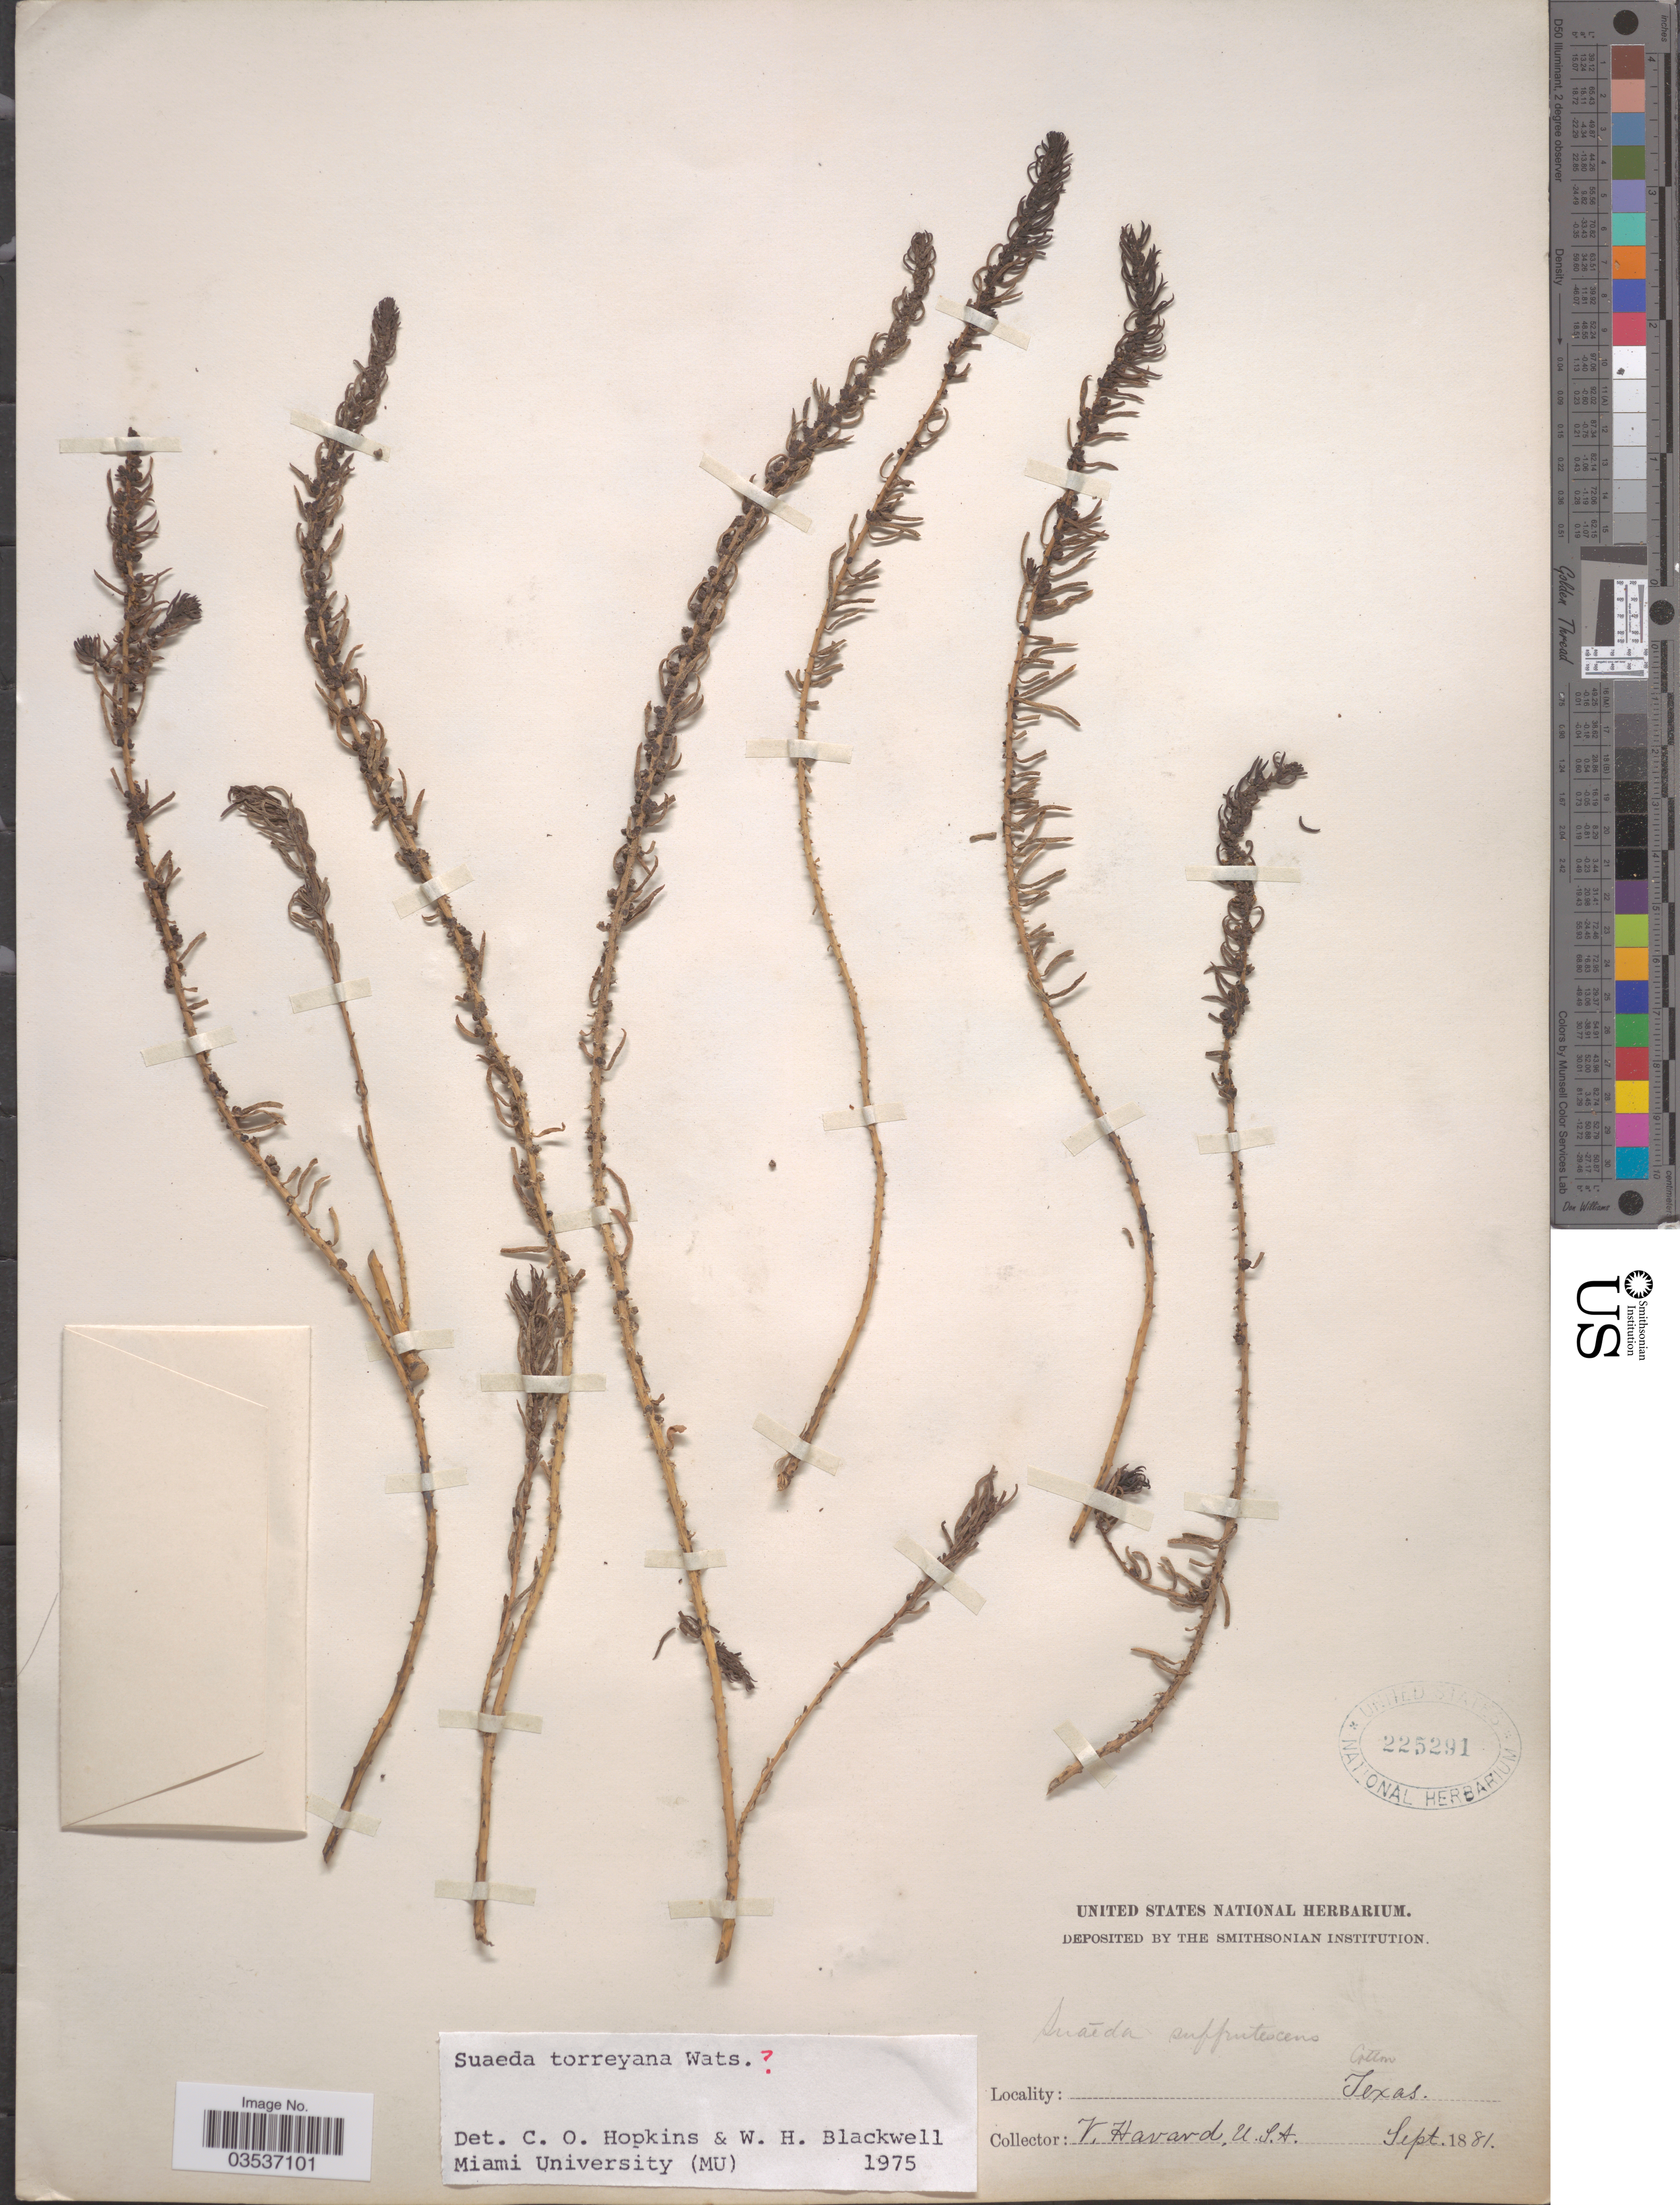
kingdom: Plantae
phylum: Tracheophyta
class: Magnoliopsida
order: Caryophyllales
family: Amaranthaceae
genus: Suaeda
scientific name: Suaeda torreyana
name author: S. Watson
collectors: V. Havard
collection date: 1881-09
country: United States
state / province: Texas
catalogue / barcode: US 225291